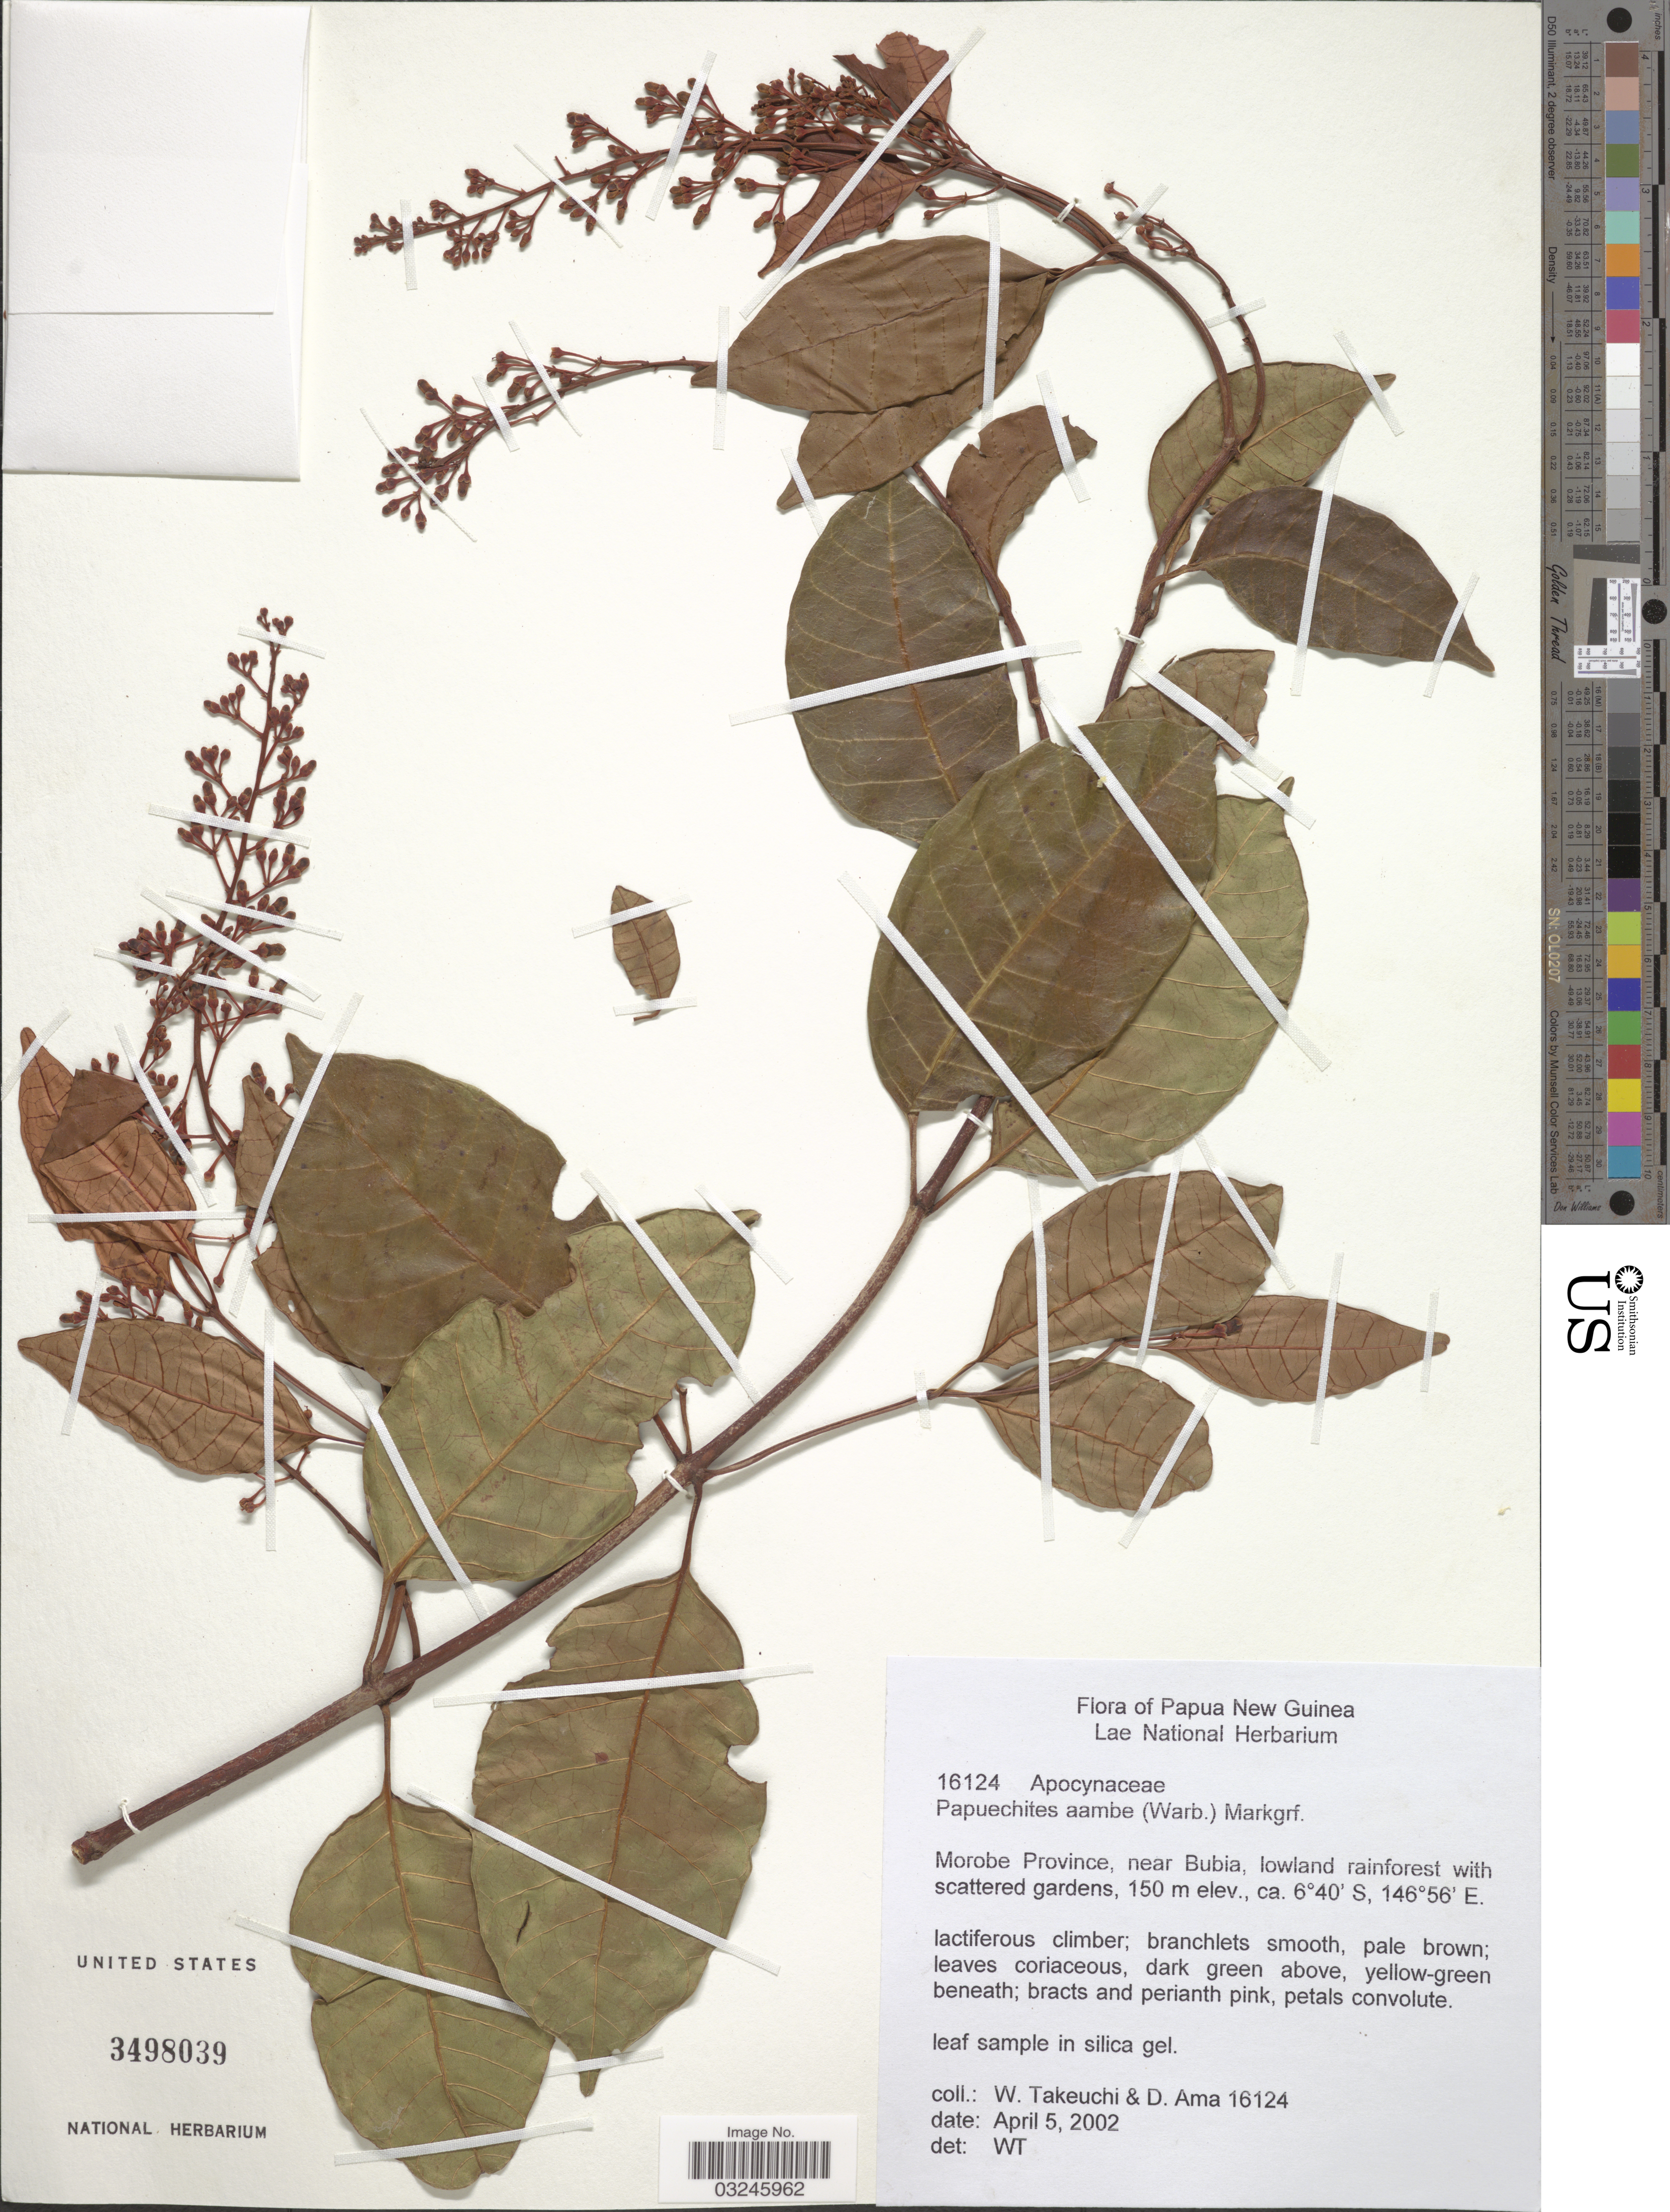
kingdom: Plantae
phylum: Tracheophyta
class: Magnoliopsida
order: Gentianales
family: Apocynaceae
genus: Papuechites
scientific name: Papuechites aambe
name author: (Warb.) Markgr.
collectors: W. Takeuchi & D. Ama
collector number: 16124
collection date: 2002-04-05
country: Papua New Guinea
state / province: Morobe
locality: Morobe Province, near Bubia.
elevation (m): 150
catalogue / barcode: US 3498039